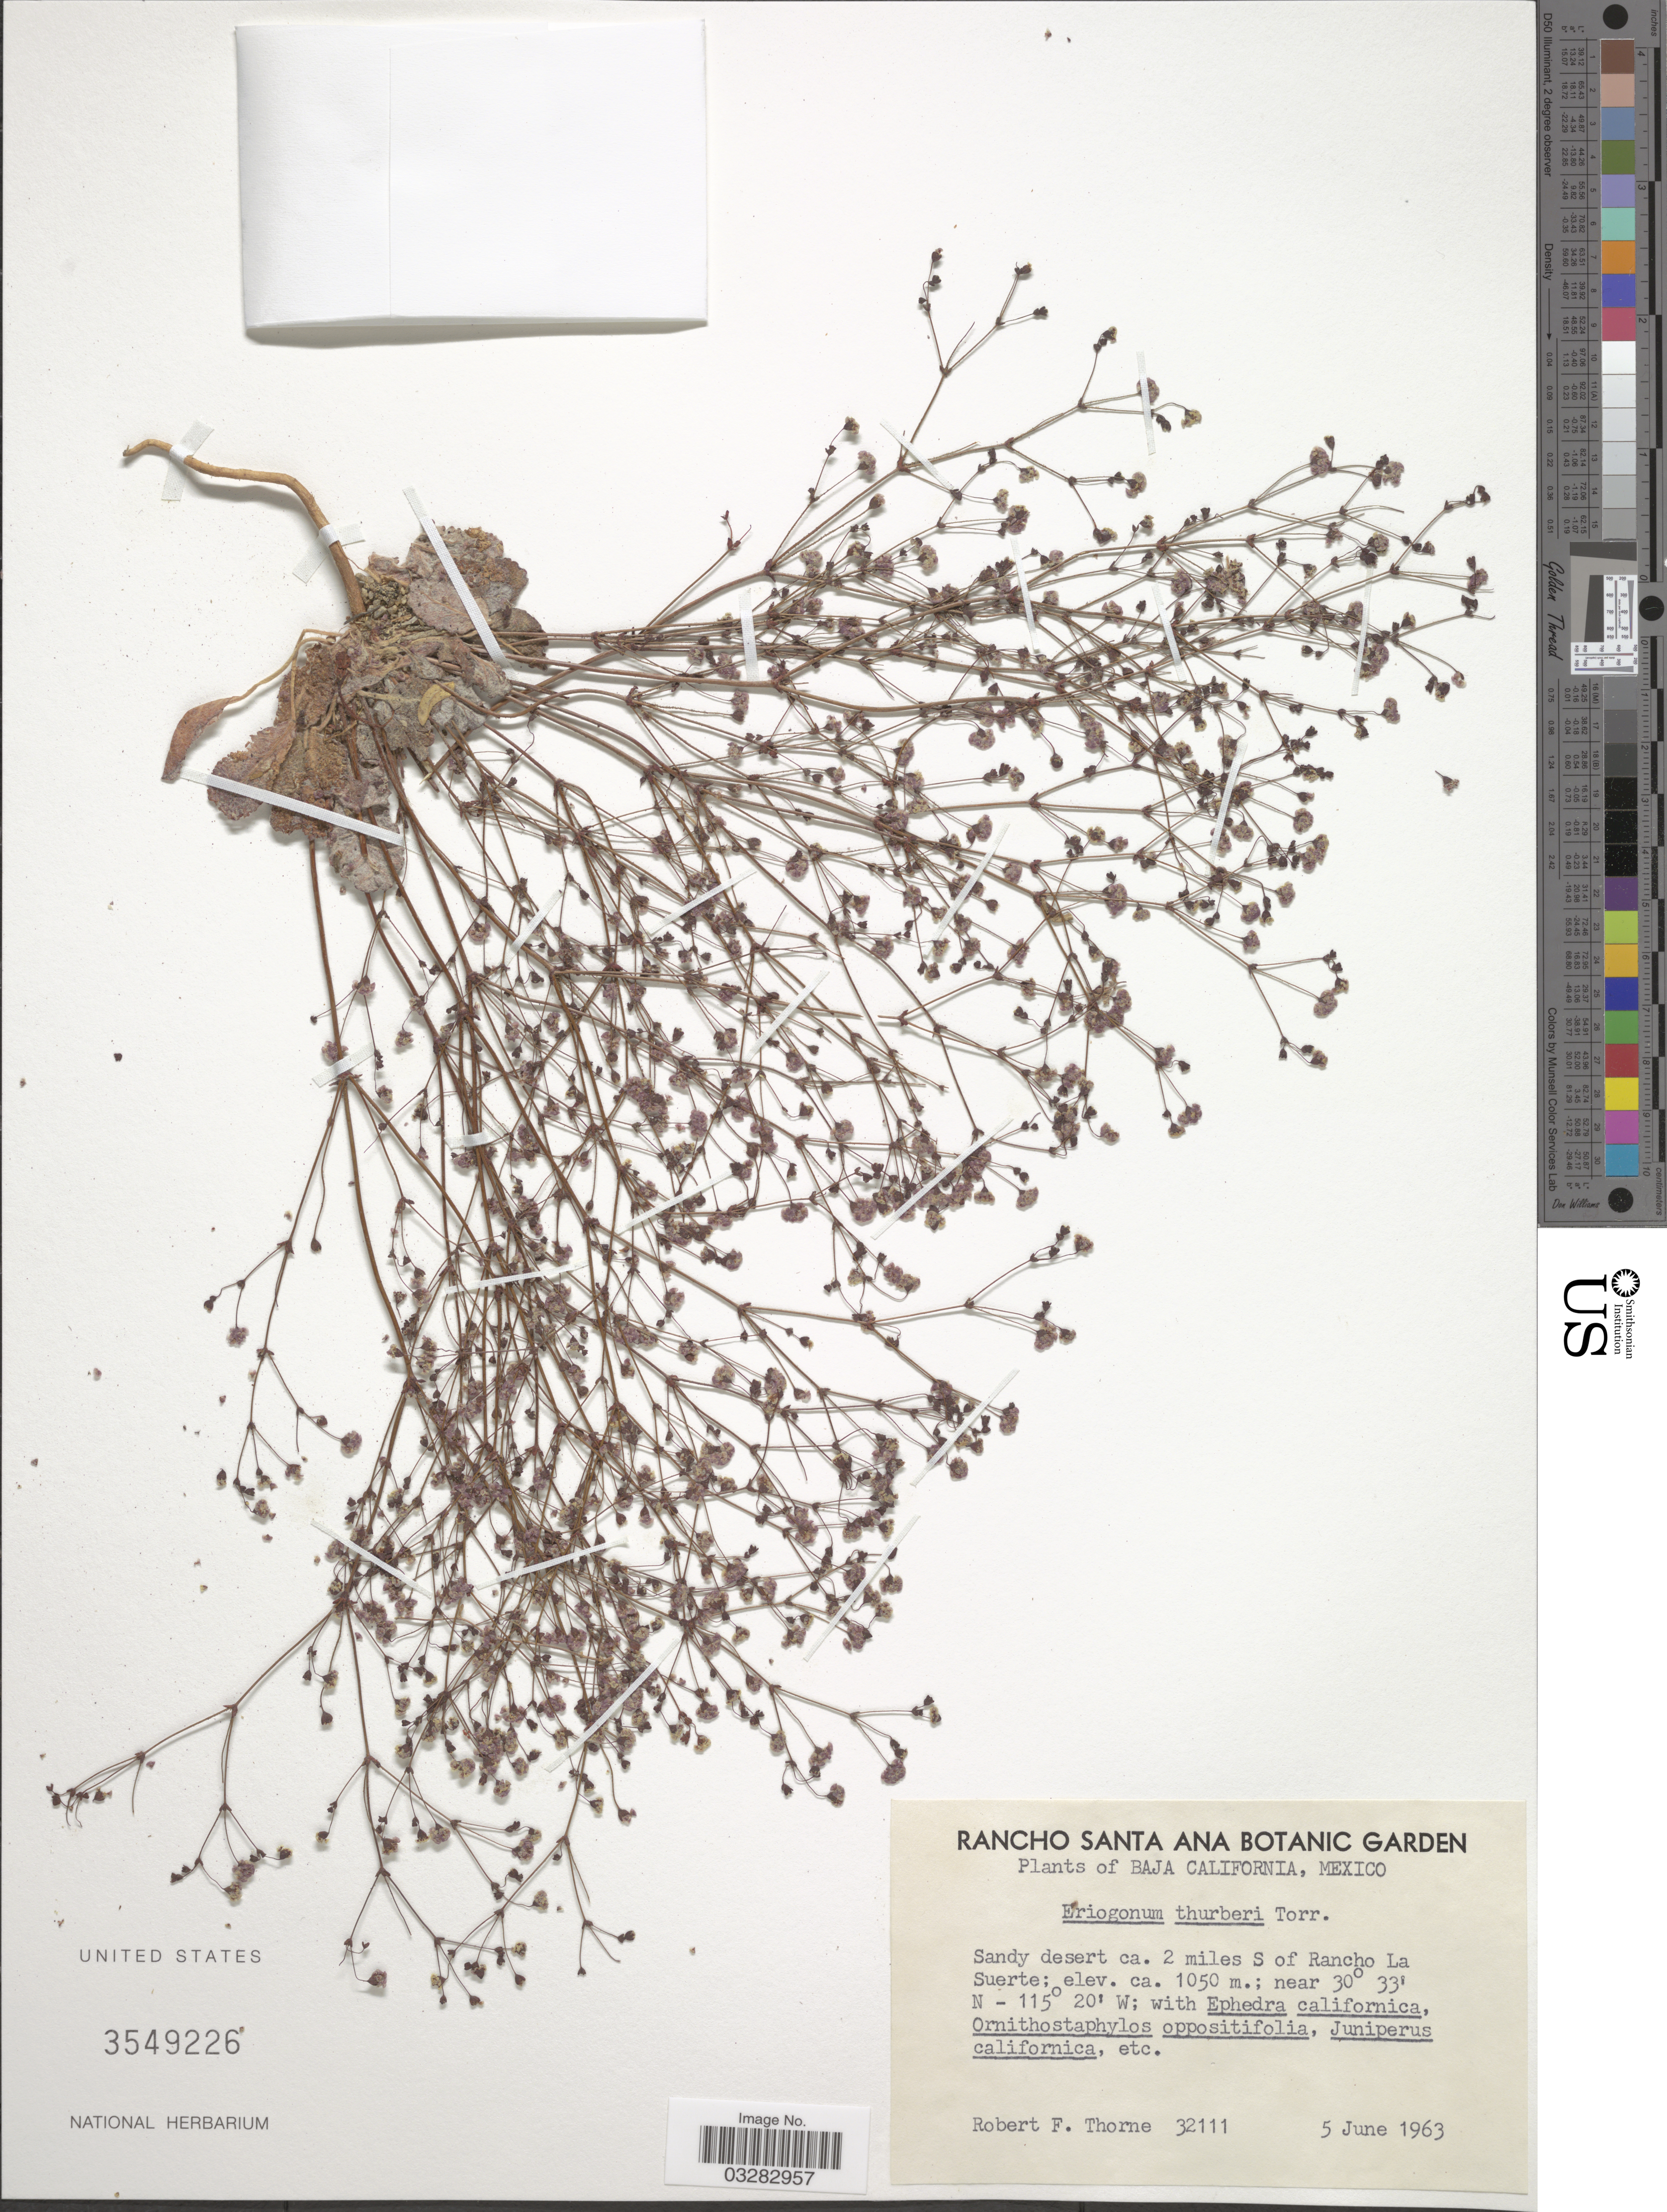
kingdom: Plantae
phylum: Tracheophyta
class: Magnoliopsida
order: Caryophyllales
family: Polygonaceae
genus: Eriogonum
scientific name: Eriogonum thurberi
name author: Torr.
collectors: R. F. Thorne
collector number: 32111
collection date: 1963-06-05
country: Mexico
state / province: Baja California Norte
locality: Sandy desert ca. 2 miles S of Rancho La Suerte.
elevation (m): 1050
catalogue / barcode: US 3549226